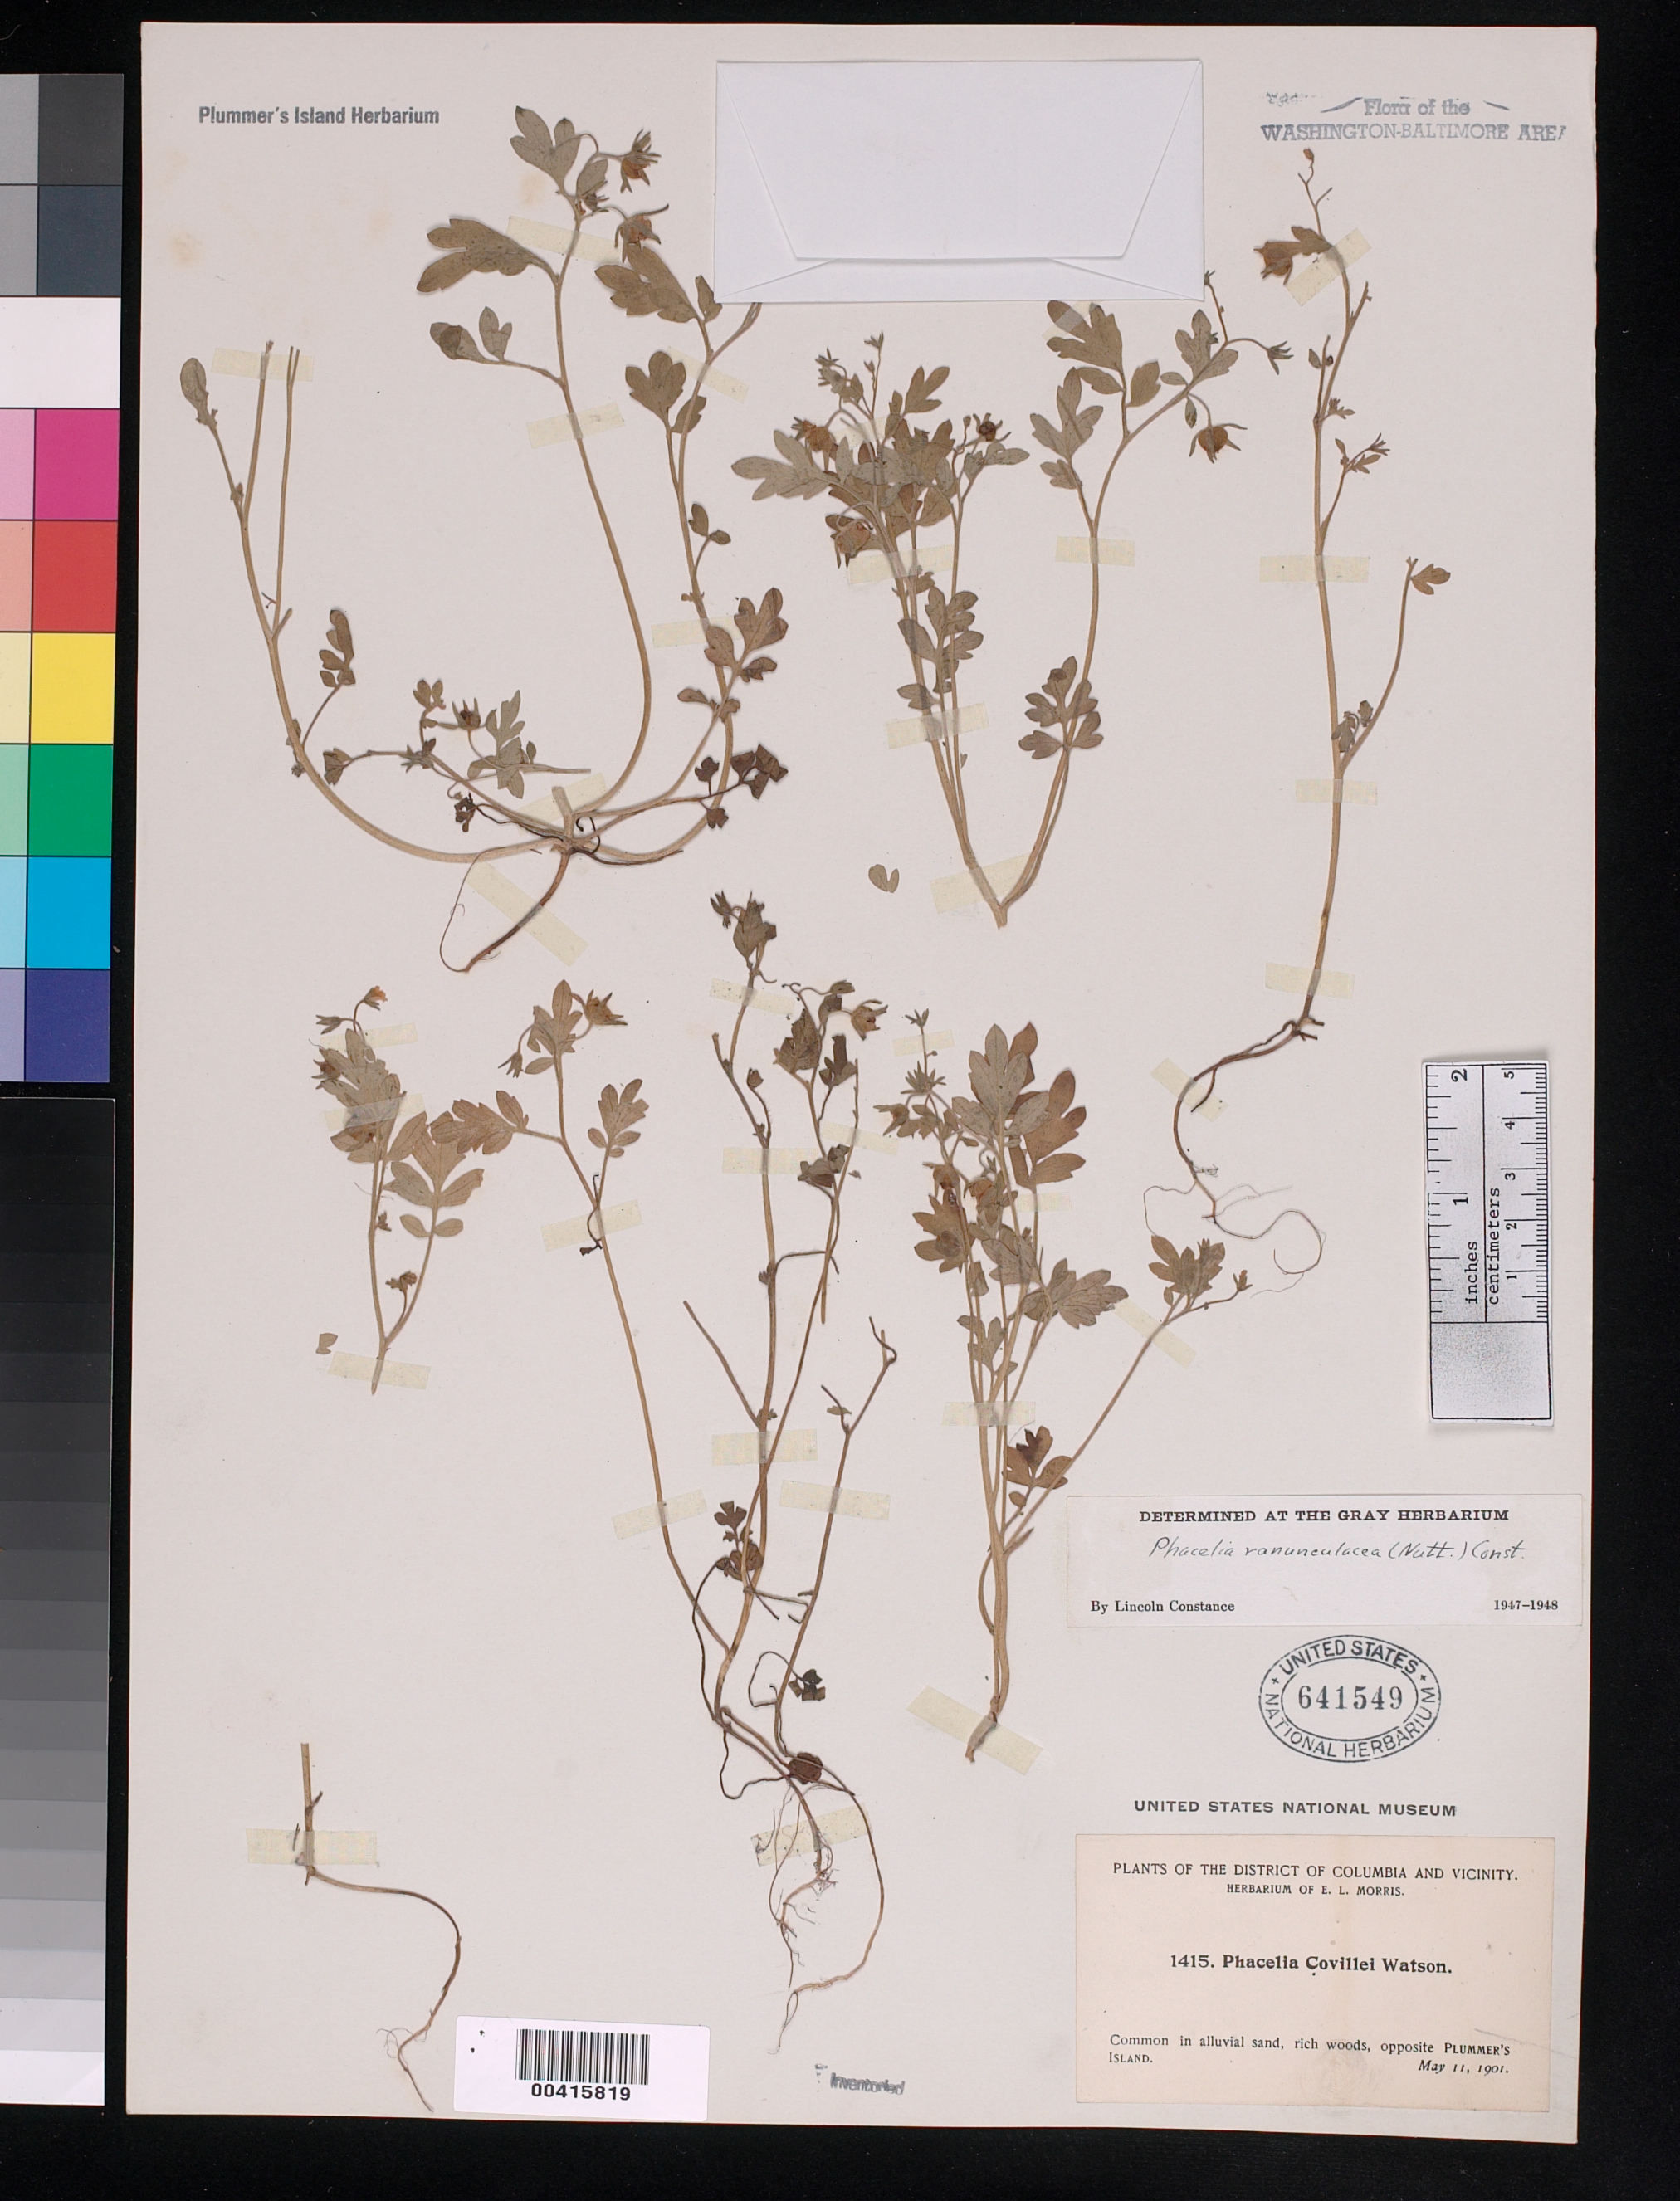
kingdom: Plantae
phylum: Tracheophyta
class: Magnoliopsida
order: Boraginales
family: Hydrophyllaceae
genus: Phacelia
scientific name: Phacelia ranunculacea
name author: (Nutt.) Constance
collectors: E. L. Morris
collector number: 1415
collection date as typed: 11 May 1901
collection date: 1901-05-11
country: United States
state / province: Maryland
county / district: Montgomery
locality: Plummer's Island, opposite Plummer's Island C. & O. Canal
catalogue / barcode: US 641549